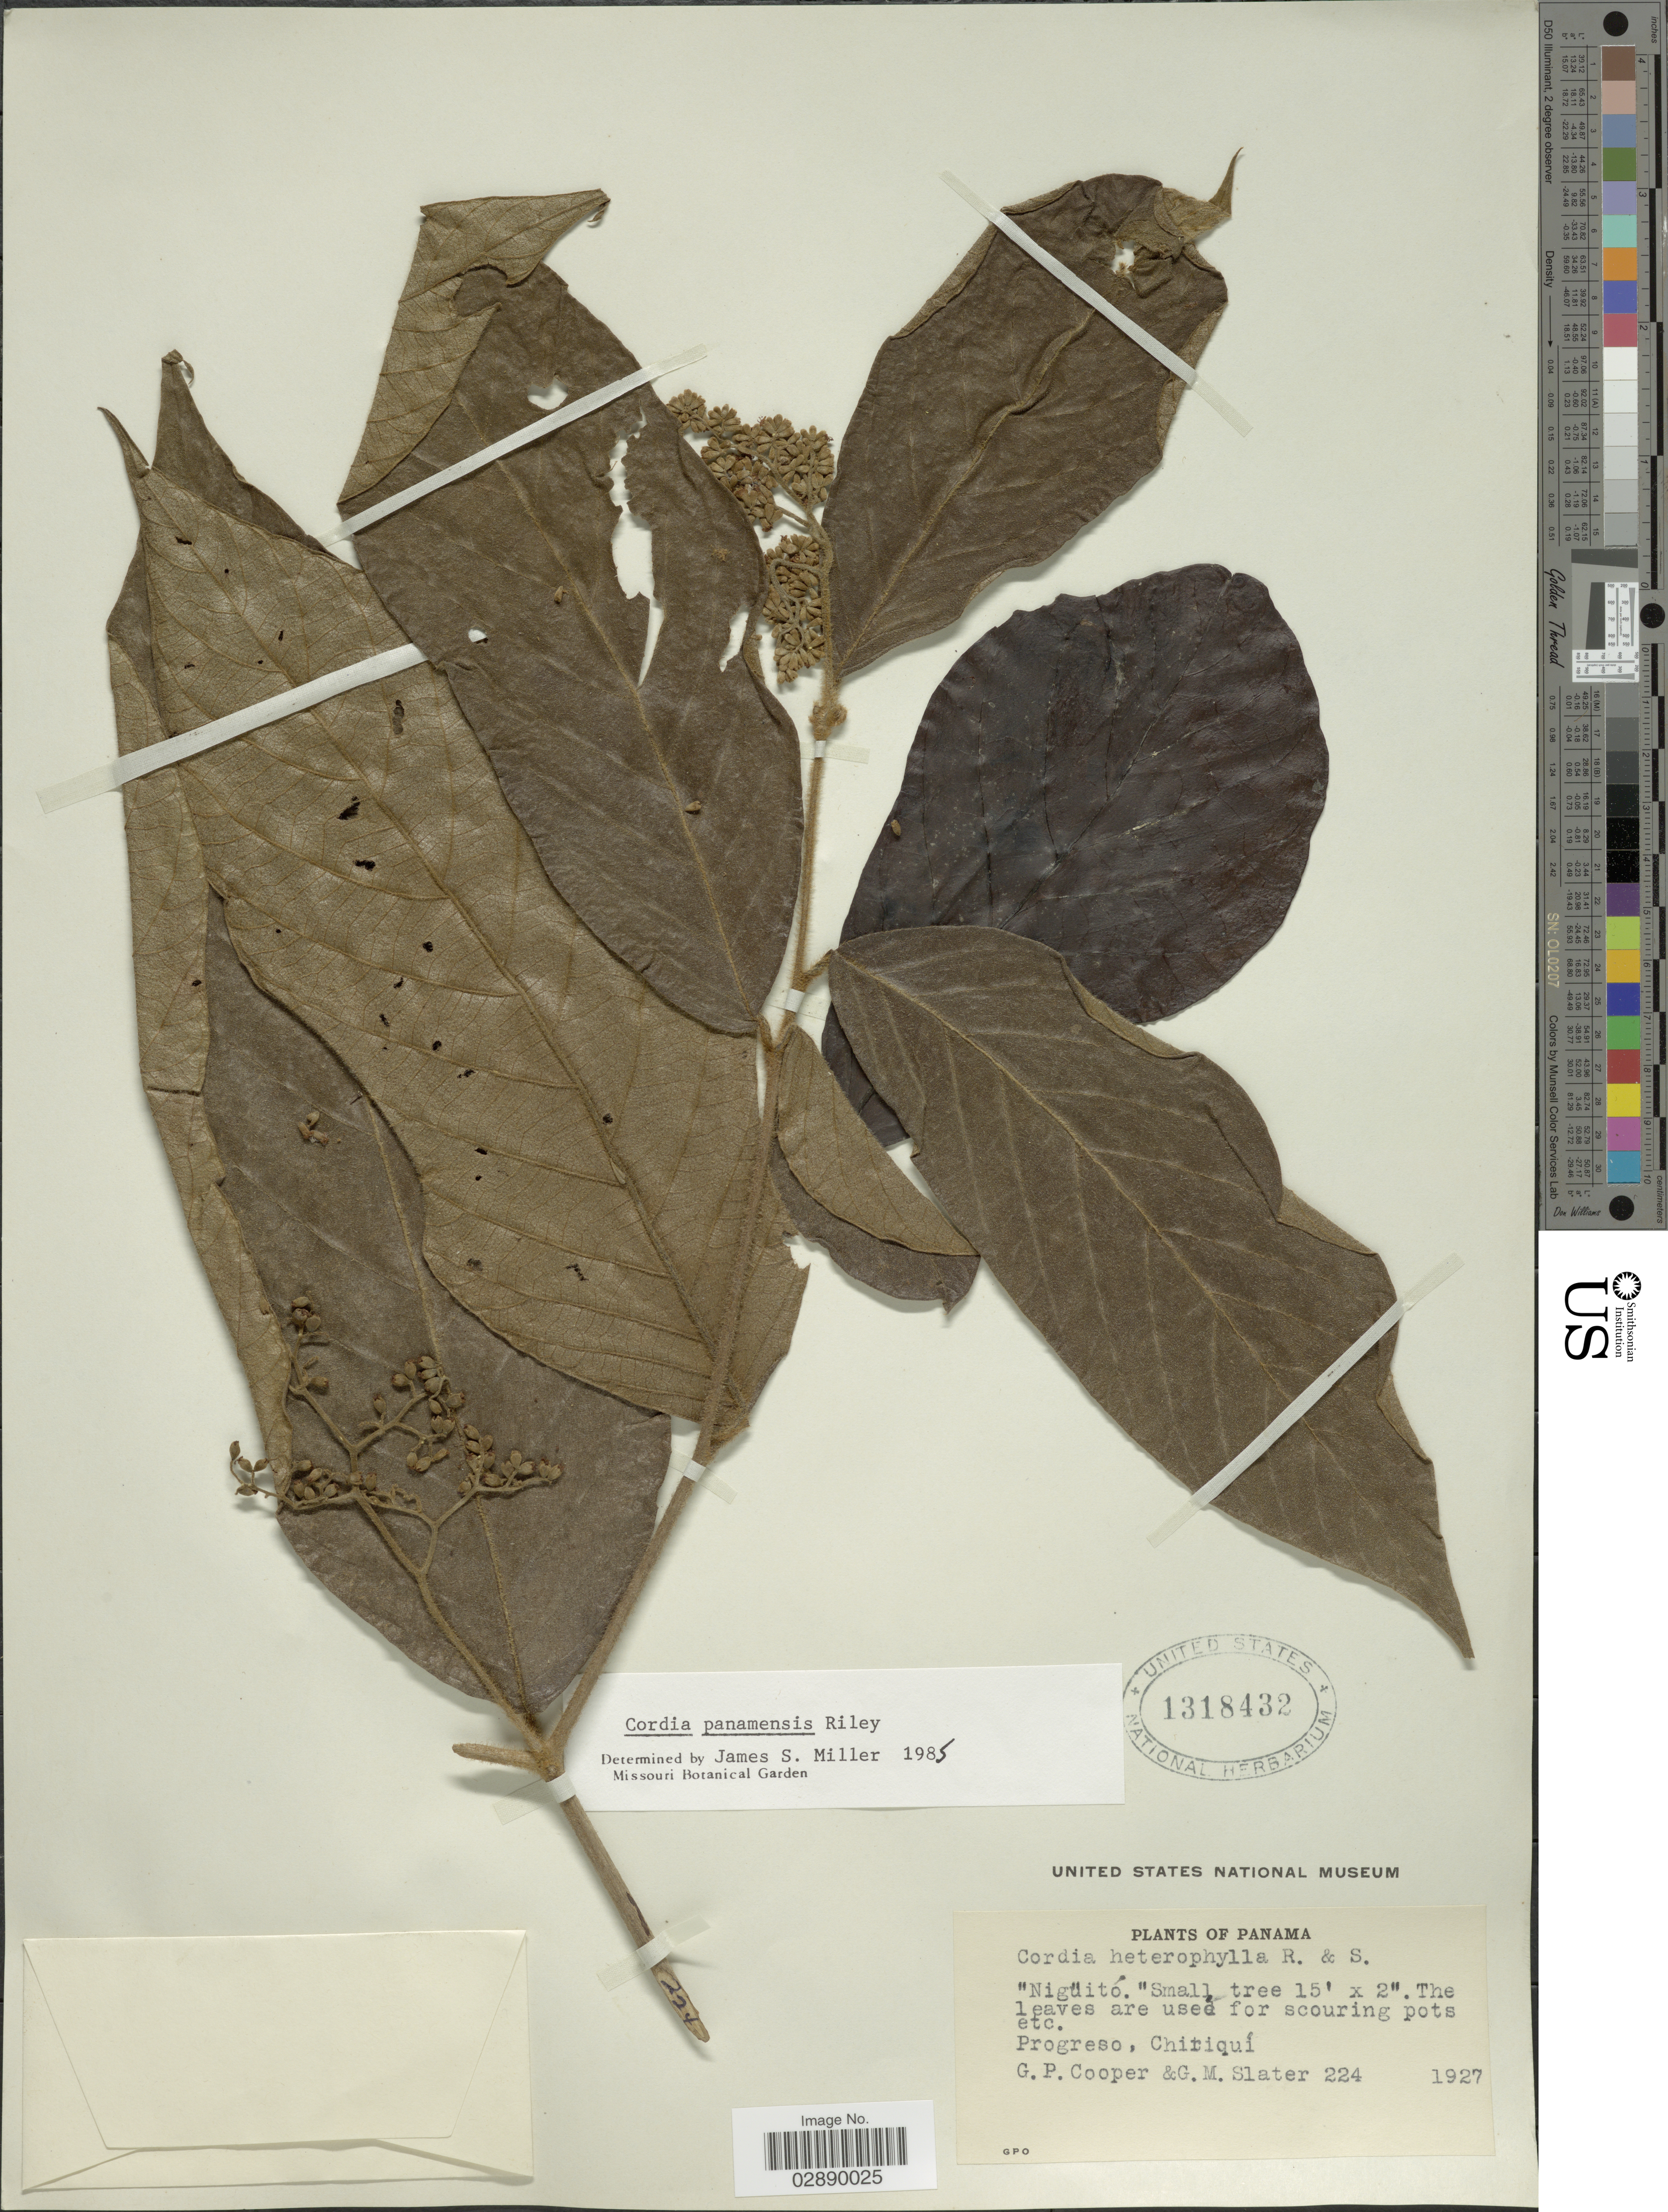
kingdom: Plantae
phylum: Tracheophyta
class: Magnoliopsida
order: Boraginales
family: Cordiaceae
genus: Cordia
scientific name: Cordia panamensis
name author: L. Riley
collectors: G. Cooper & G. Slater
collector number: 224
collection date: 1927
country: Panama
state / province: Chiriqui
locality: Progreso.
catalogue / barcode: US 1318432